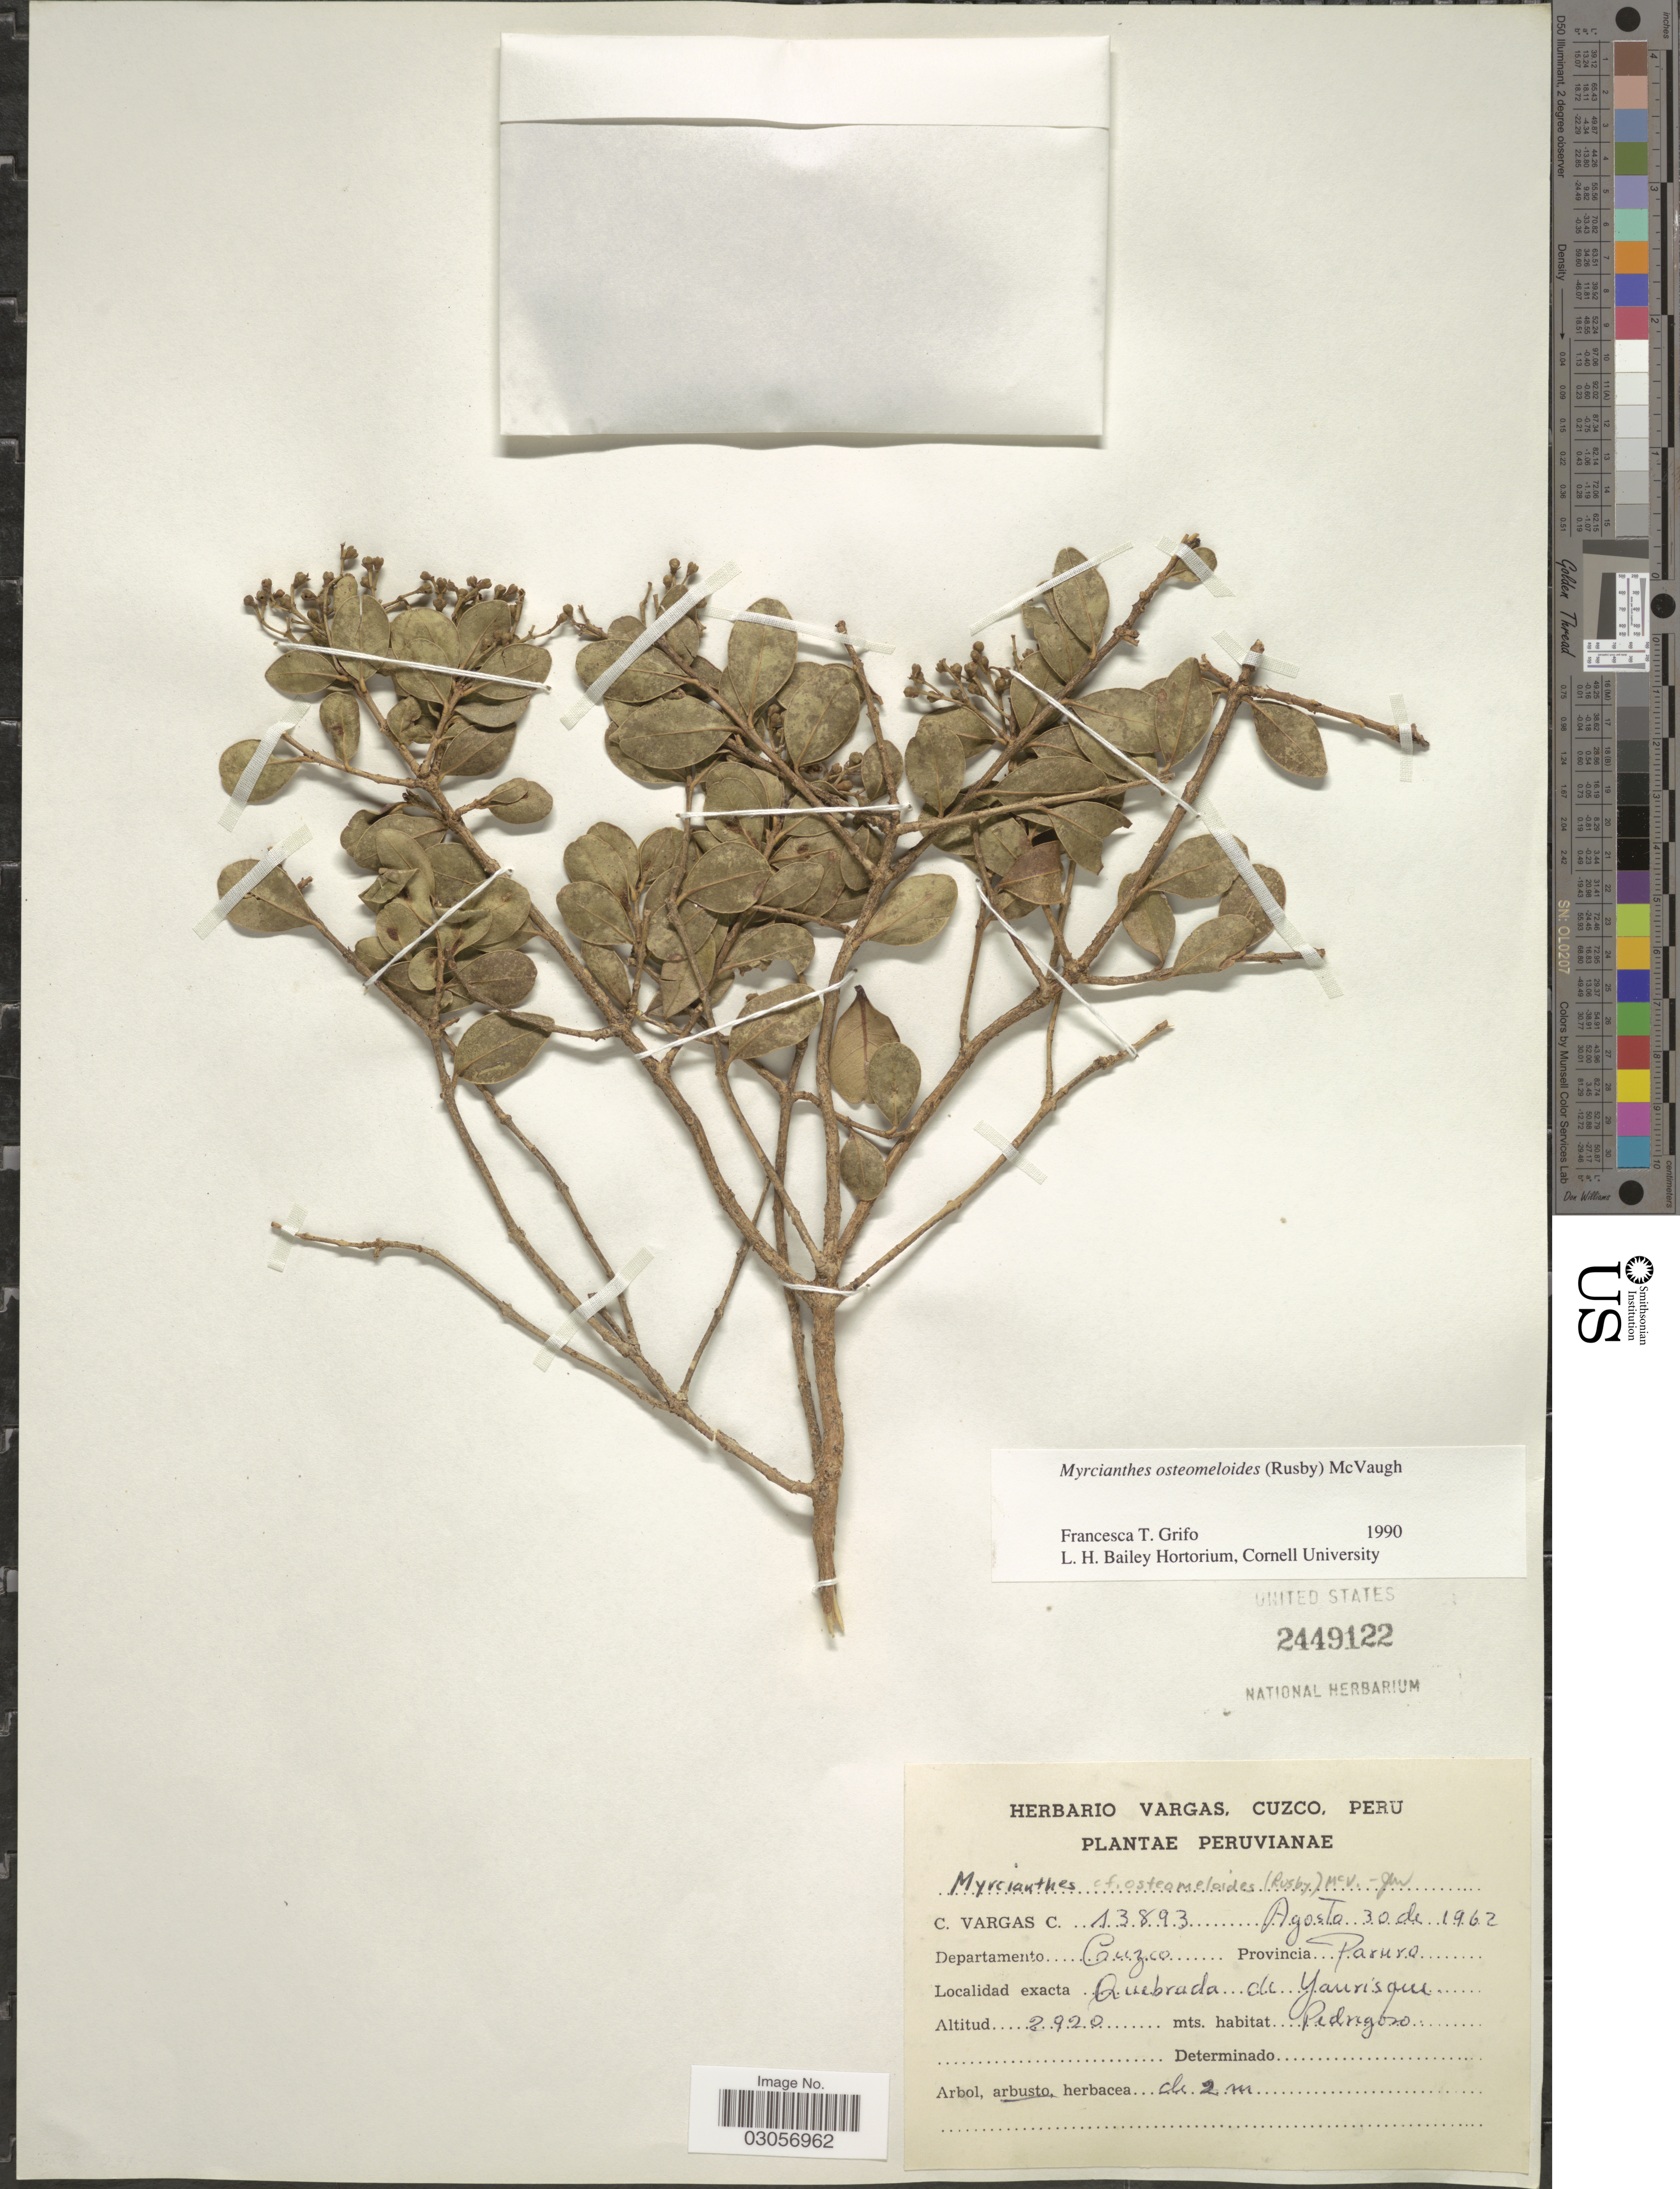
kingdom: Plantae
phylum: Tracheophyta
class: Magnoliopsida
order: Myrtales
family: Myrtaceae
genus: Myrcianthes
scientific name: Myrcianthes osteomeloides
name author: (Rusby) McVaugh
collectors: C. Vargas Calderón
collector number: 13893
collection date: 1962-08-30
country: Peru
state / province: Cusco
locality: Departamento de Cuzco, Provincia Paruro, Quebrada de Yaurisque.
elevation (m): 2920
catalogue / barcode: US 2449122